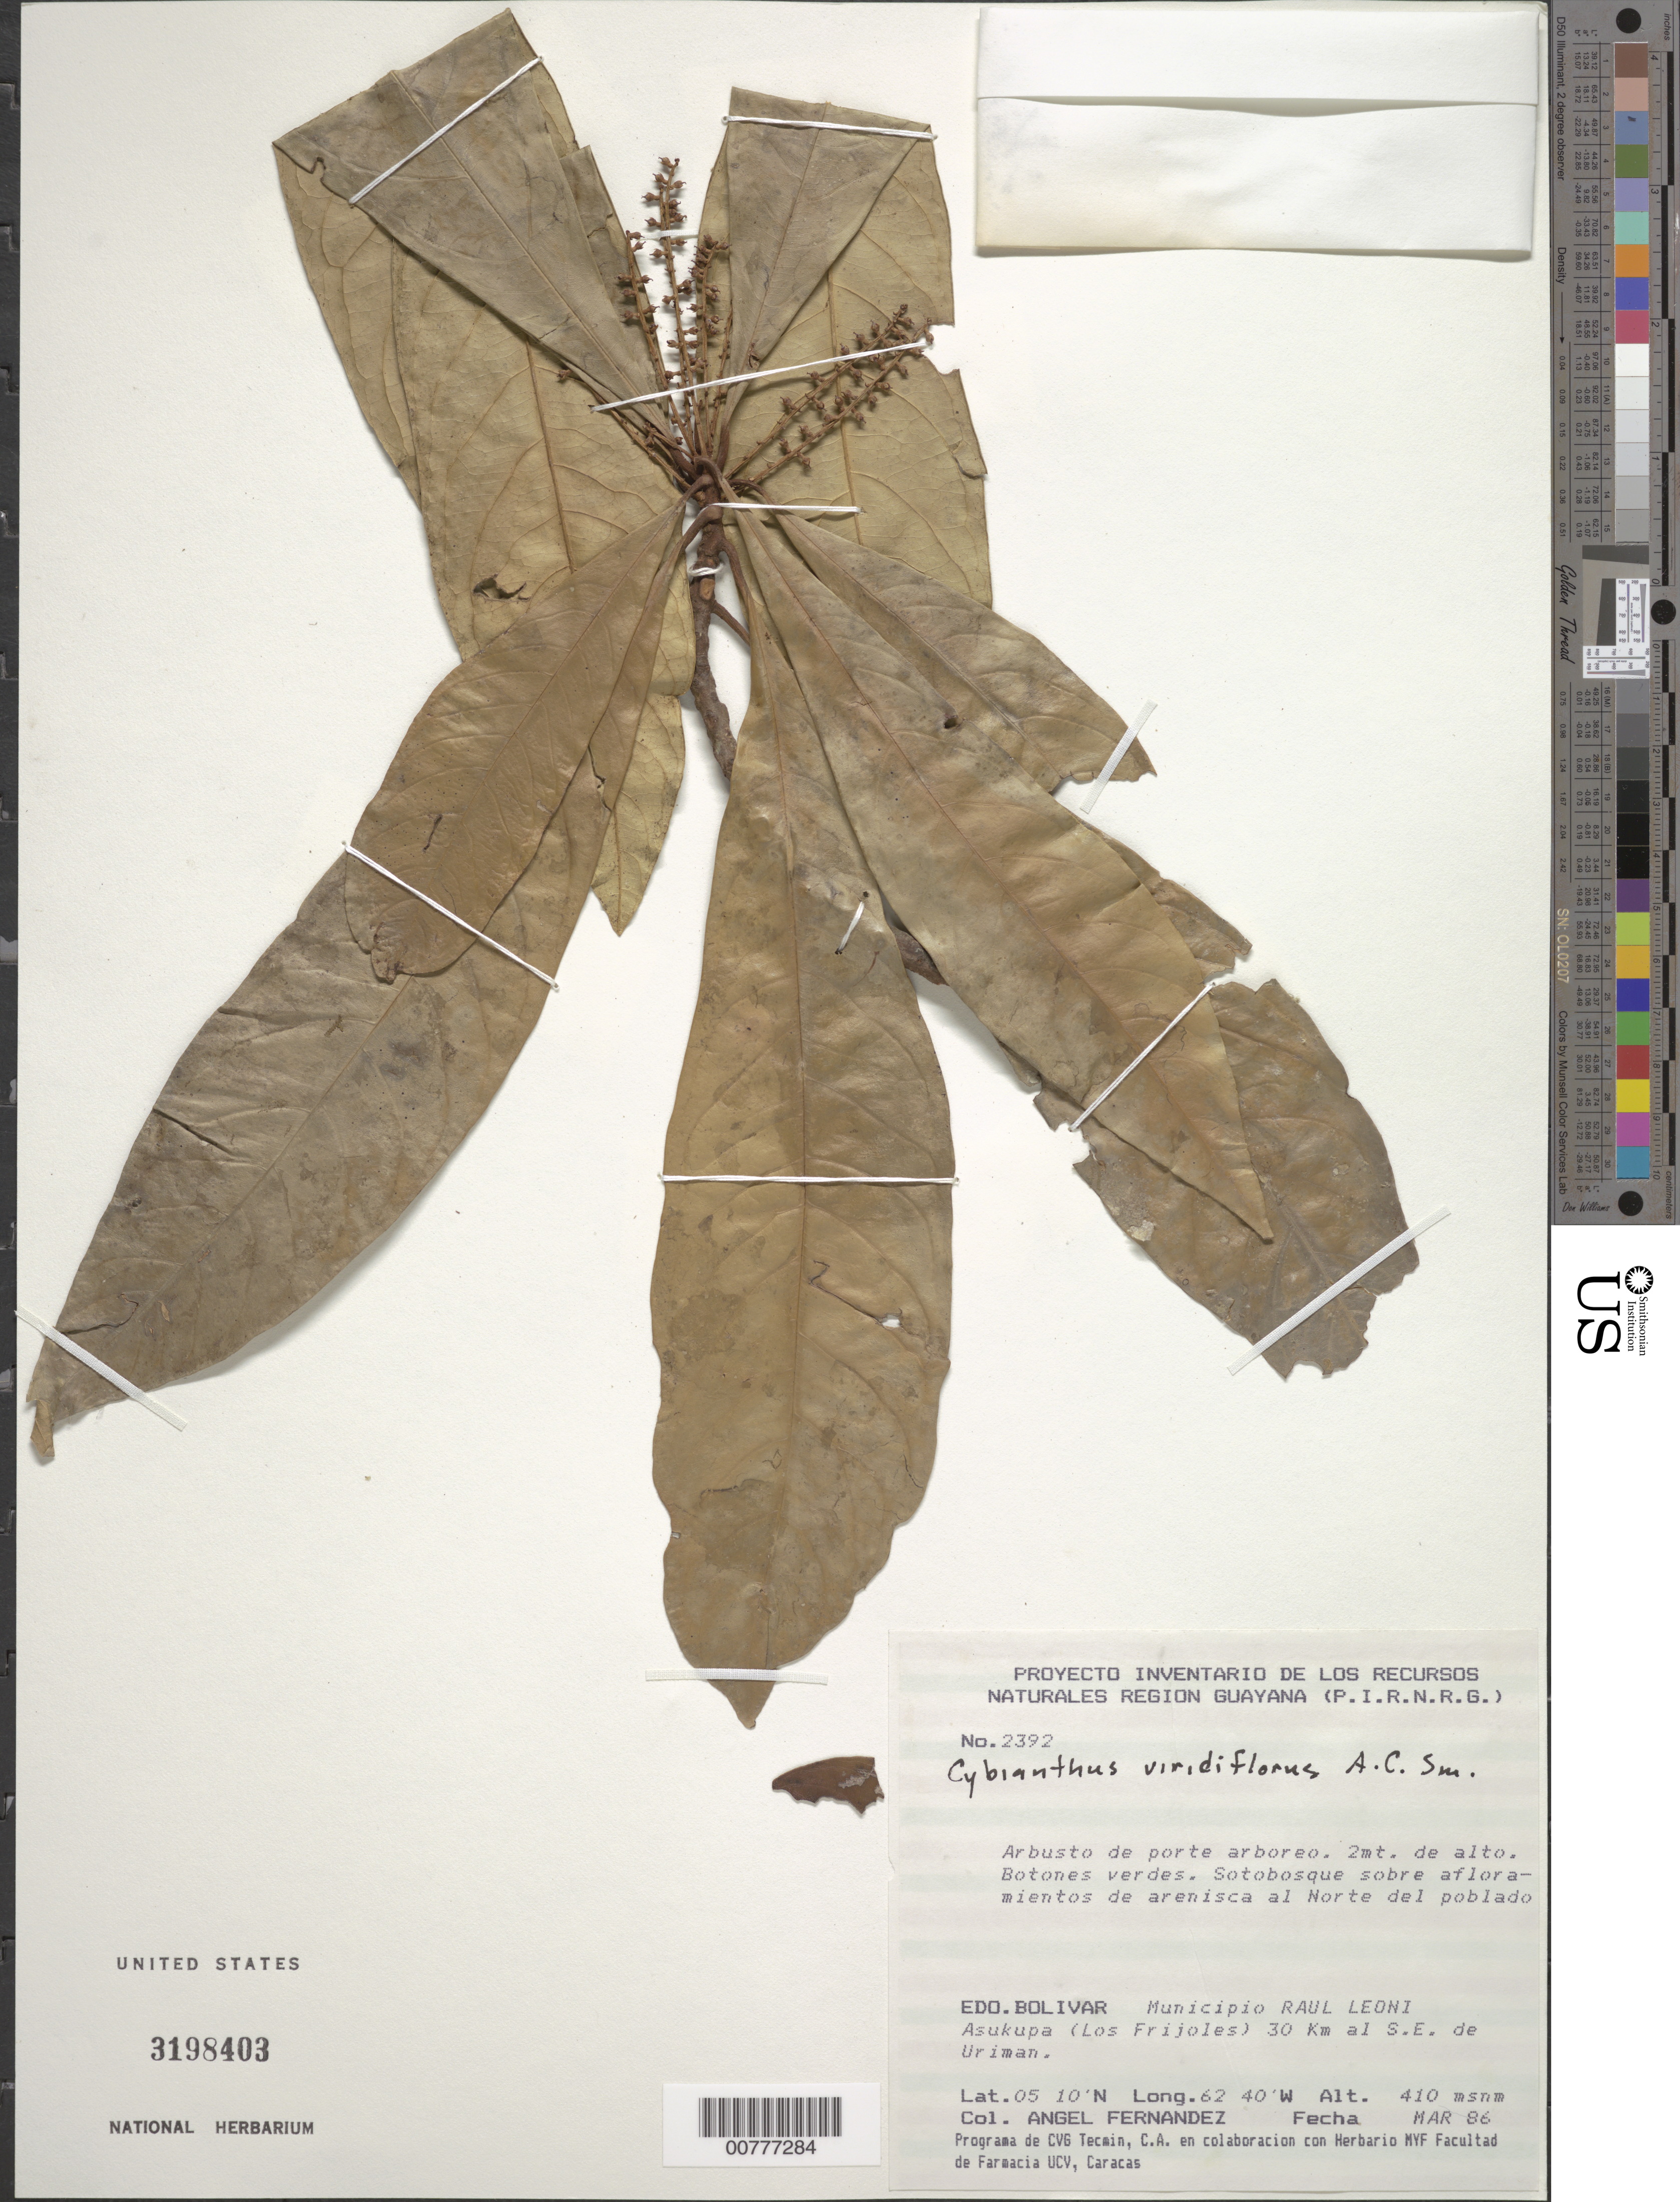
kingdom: Plantae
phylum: Tracheophyta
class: Magnoliopsida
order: Ericales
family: Primulaceae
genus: Cybianthus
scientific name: Cybianthus viridiflorus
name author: A.C. Sm.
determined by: Pipoly, J. J., III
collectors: A. Fernández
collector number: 2392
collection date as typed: Mar-86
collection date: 1986-03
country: Venezuela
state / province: Bolívar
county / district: Angostura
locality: Mun. Raúl Leoni [=Angostura], Asukupa (Los Frijoles) 30 km SE de Uriman, N del Poblado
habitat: Sotobosque sobre afloramientos de arenisca al Norte del poblado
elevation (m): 410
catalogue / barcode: US 3198403